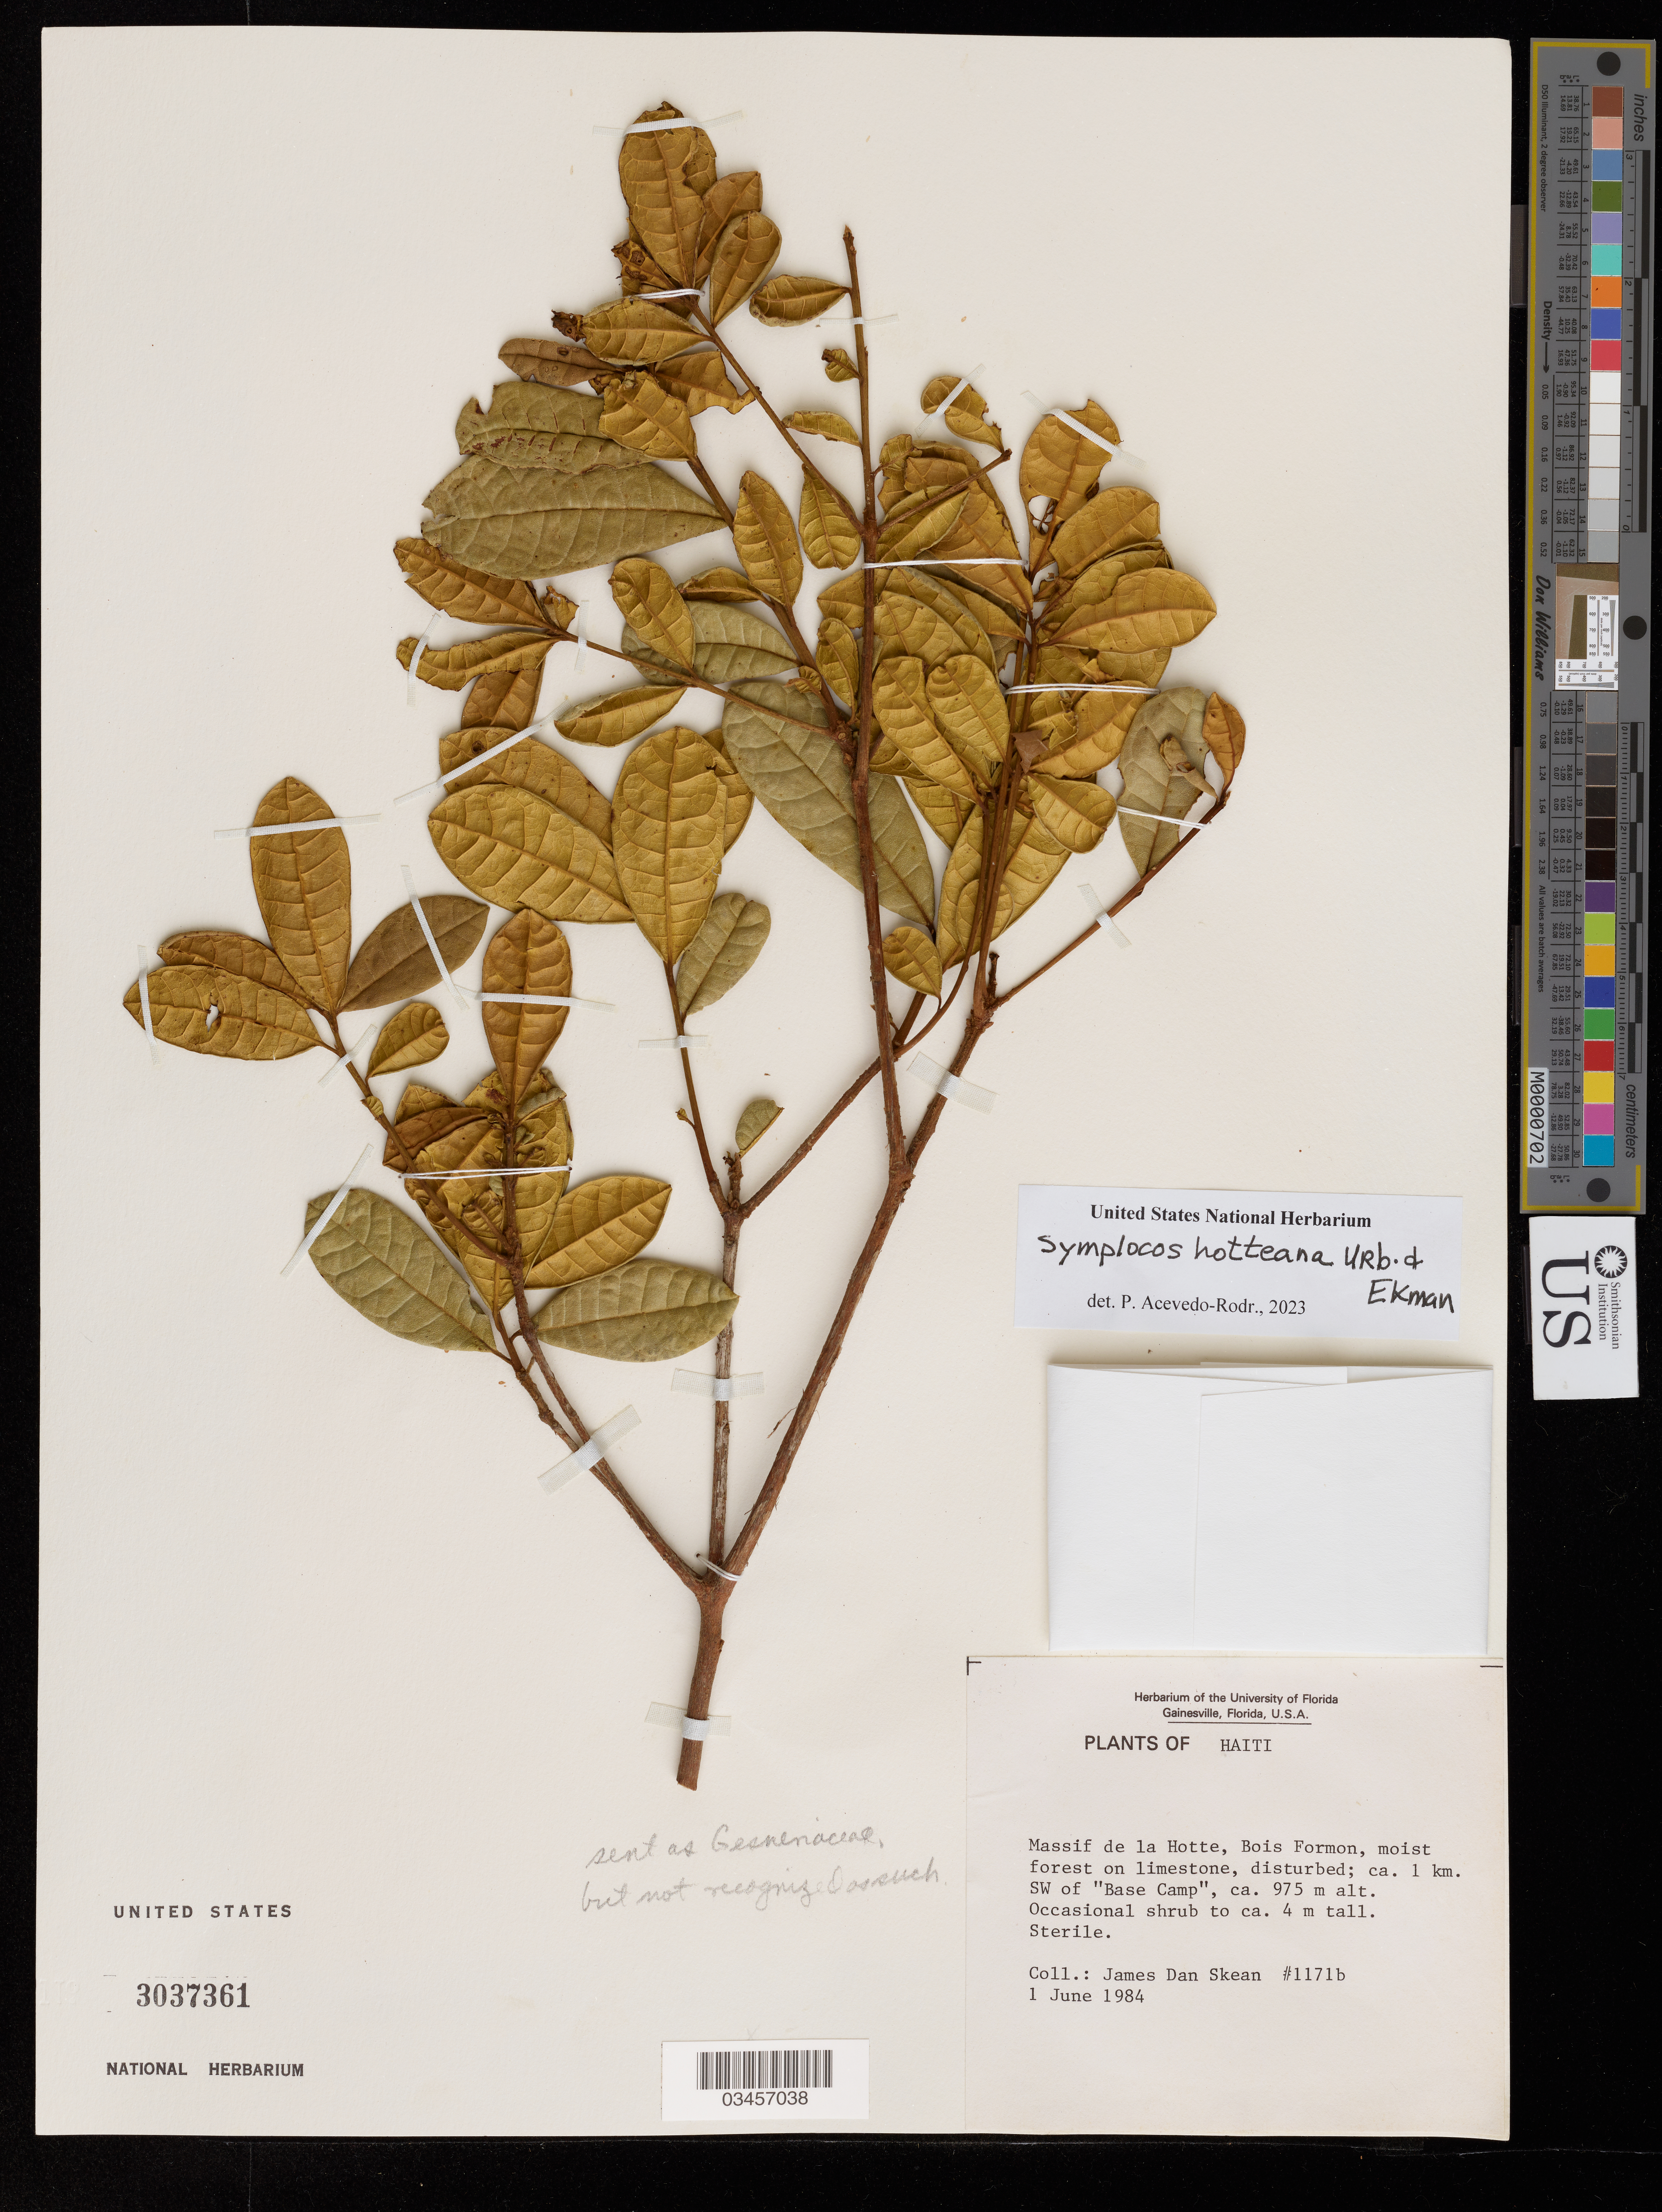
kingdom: Plantae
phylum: Tracheophyta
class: Magnoliopsida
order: Ericales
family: Symplocaceae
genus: Symplocos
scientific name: Symplocos hotteana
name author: Urb. & Ekman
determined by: Acevedo-Rodriguez, P., (US), Smithsonian Institution - National Museum of Natural History (UNITED STATES)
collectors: J. D. Skean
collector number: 1171b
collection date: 1984-06-01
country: Haiti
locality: Massif de la Hotte, Bois Formon, ca. 1 km SW of "Base Camp".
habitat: Moist forest on limestone, disturbed.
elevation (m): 975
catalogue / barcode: US 3037361